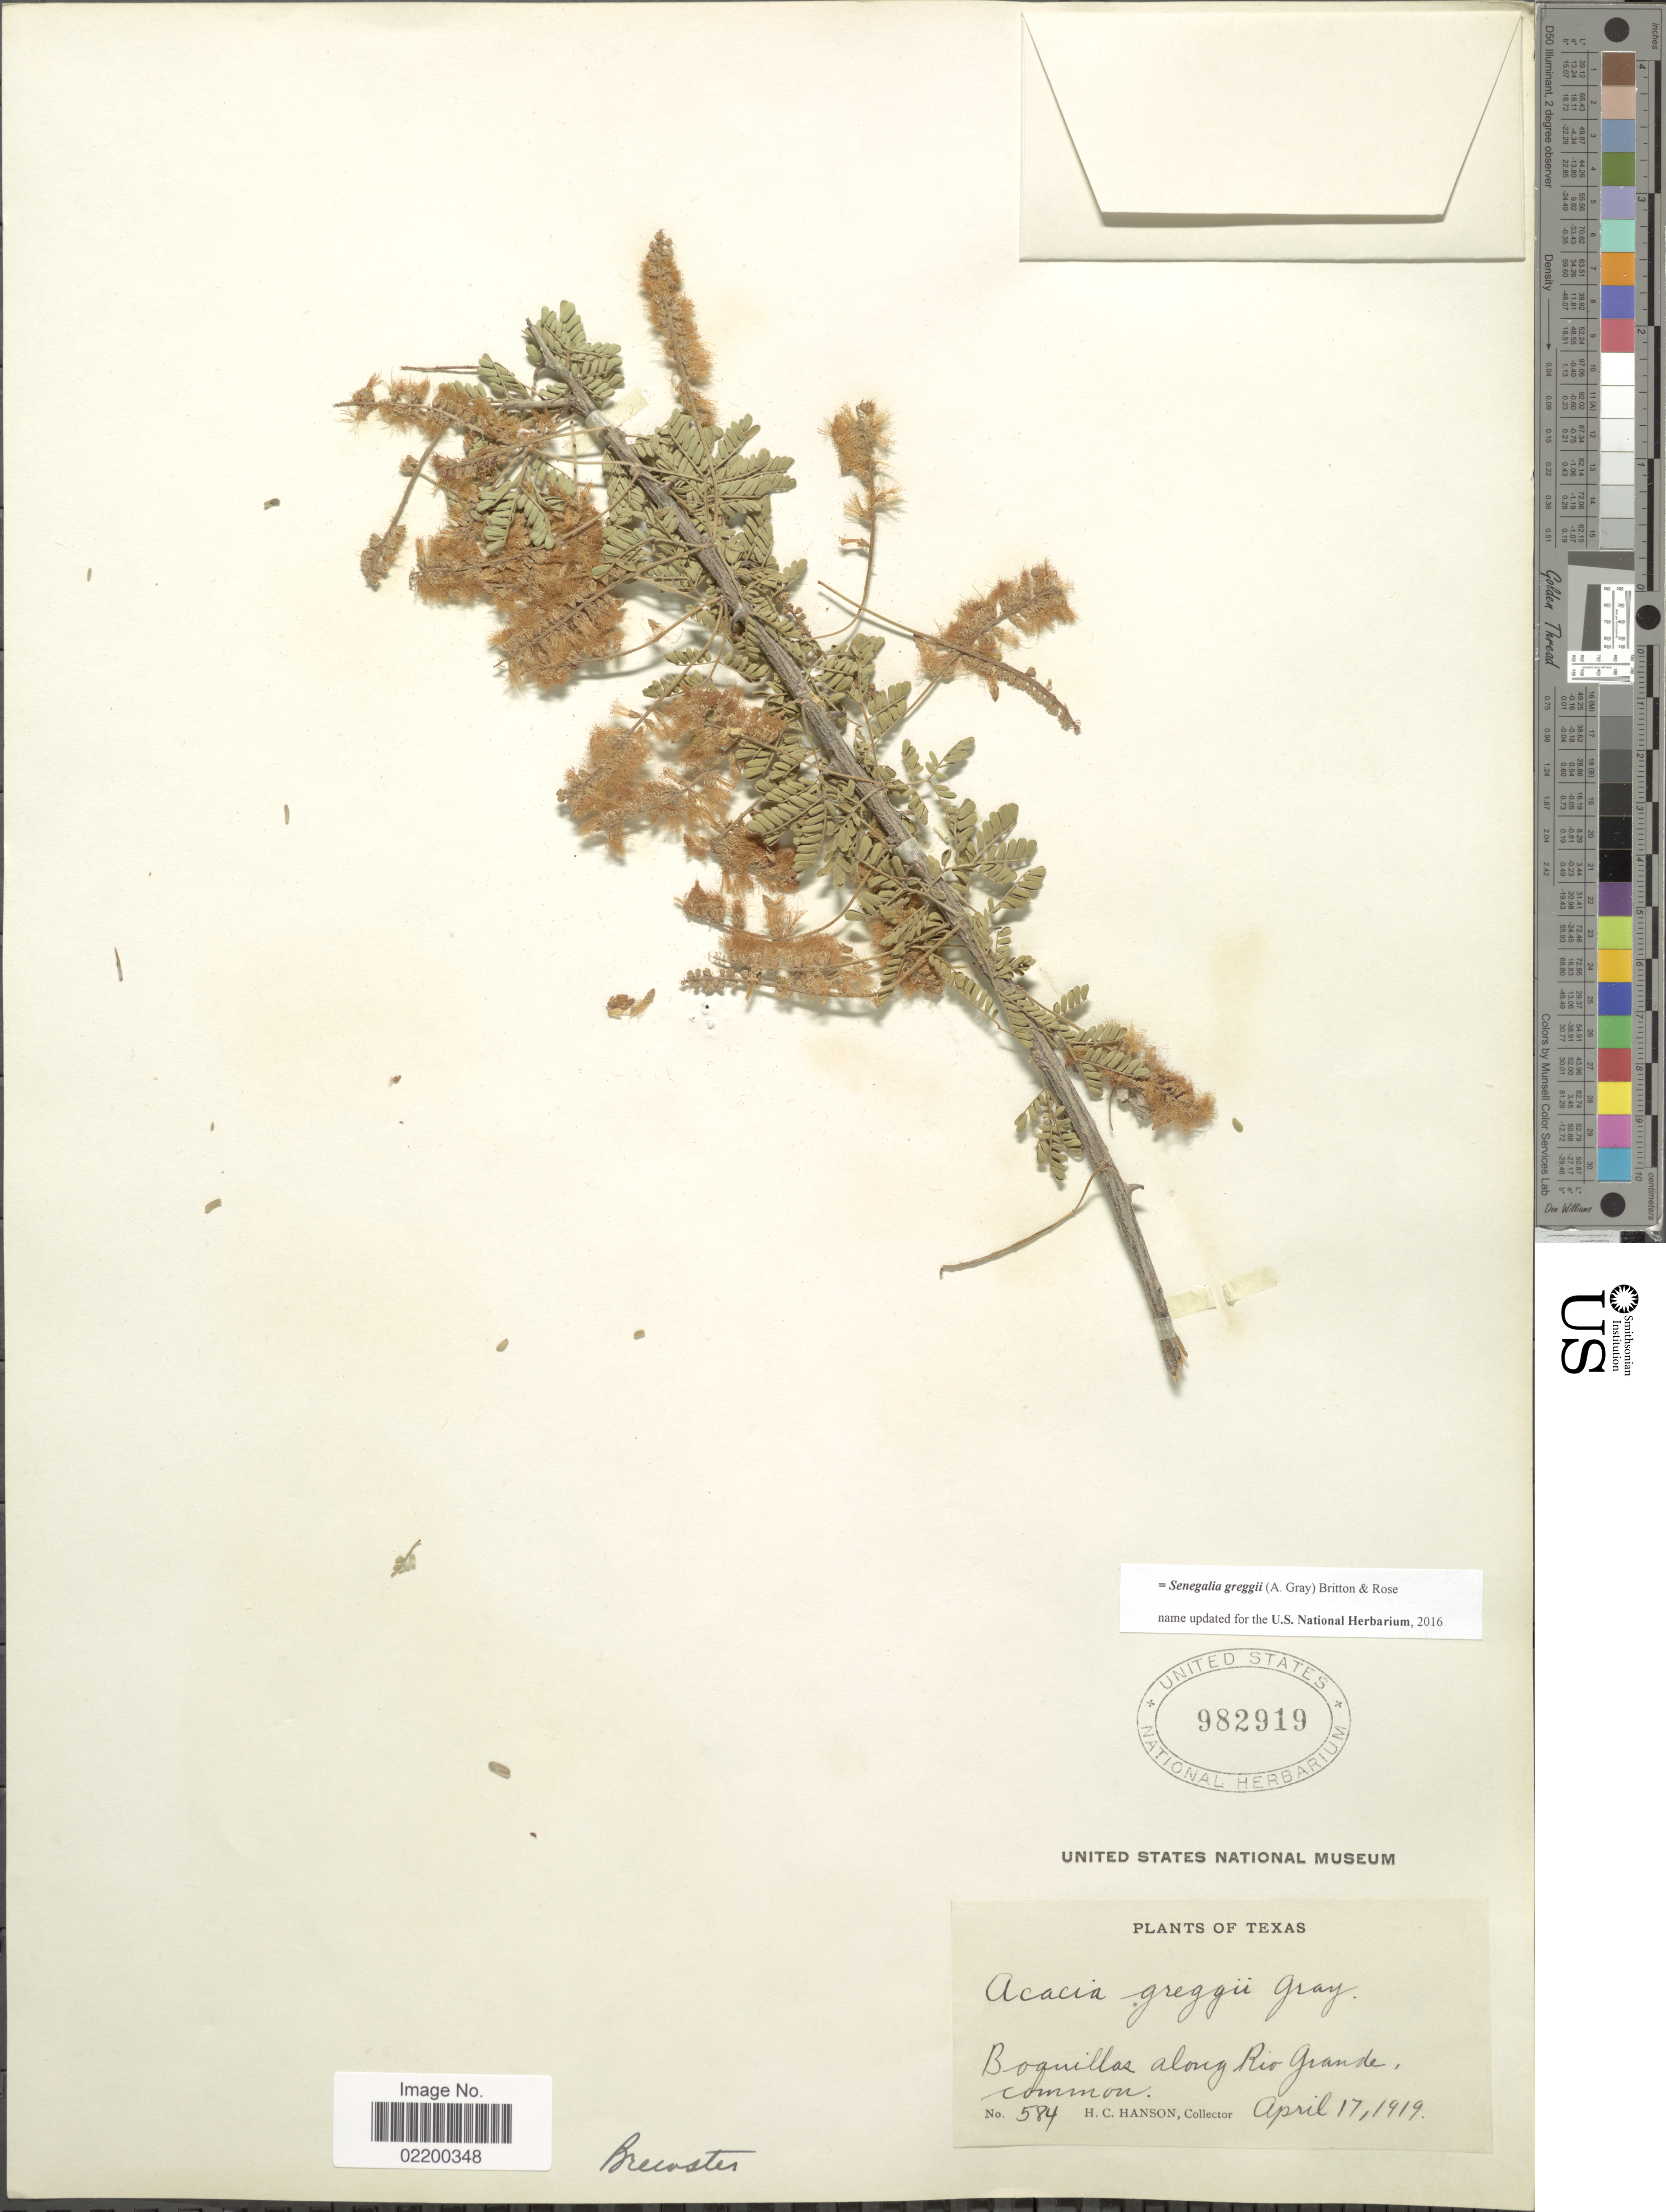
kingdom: Plantae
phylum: Tracheophyta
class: Magnoliopsida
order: Fabales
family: Fabaceae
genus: Senegalia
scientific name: Senegalia greggii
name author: (A. Gray) Britton & Rose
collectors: H. Hanson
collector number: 584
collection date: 1919-04-17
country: United States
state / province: Texas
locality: Boquillas along Rio Grande, common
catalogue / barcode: US 982919